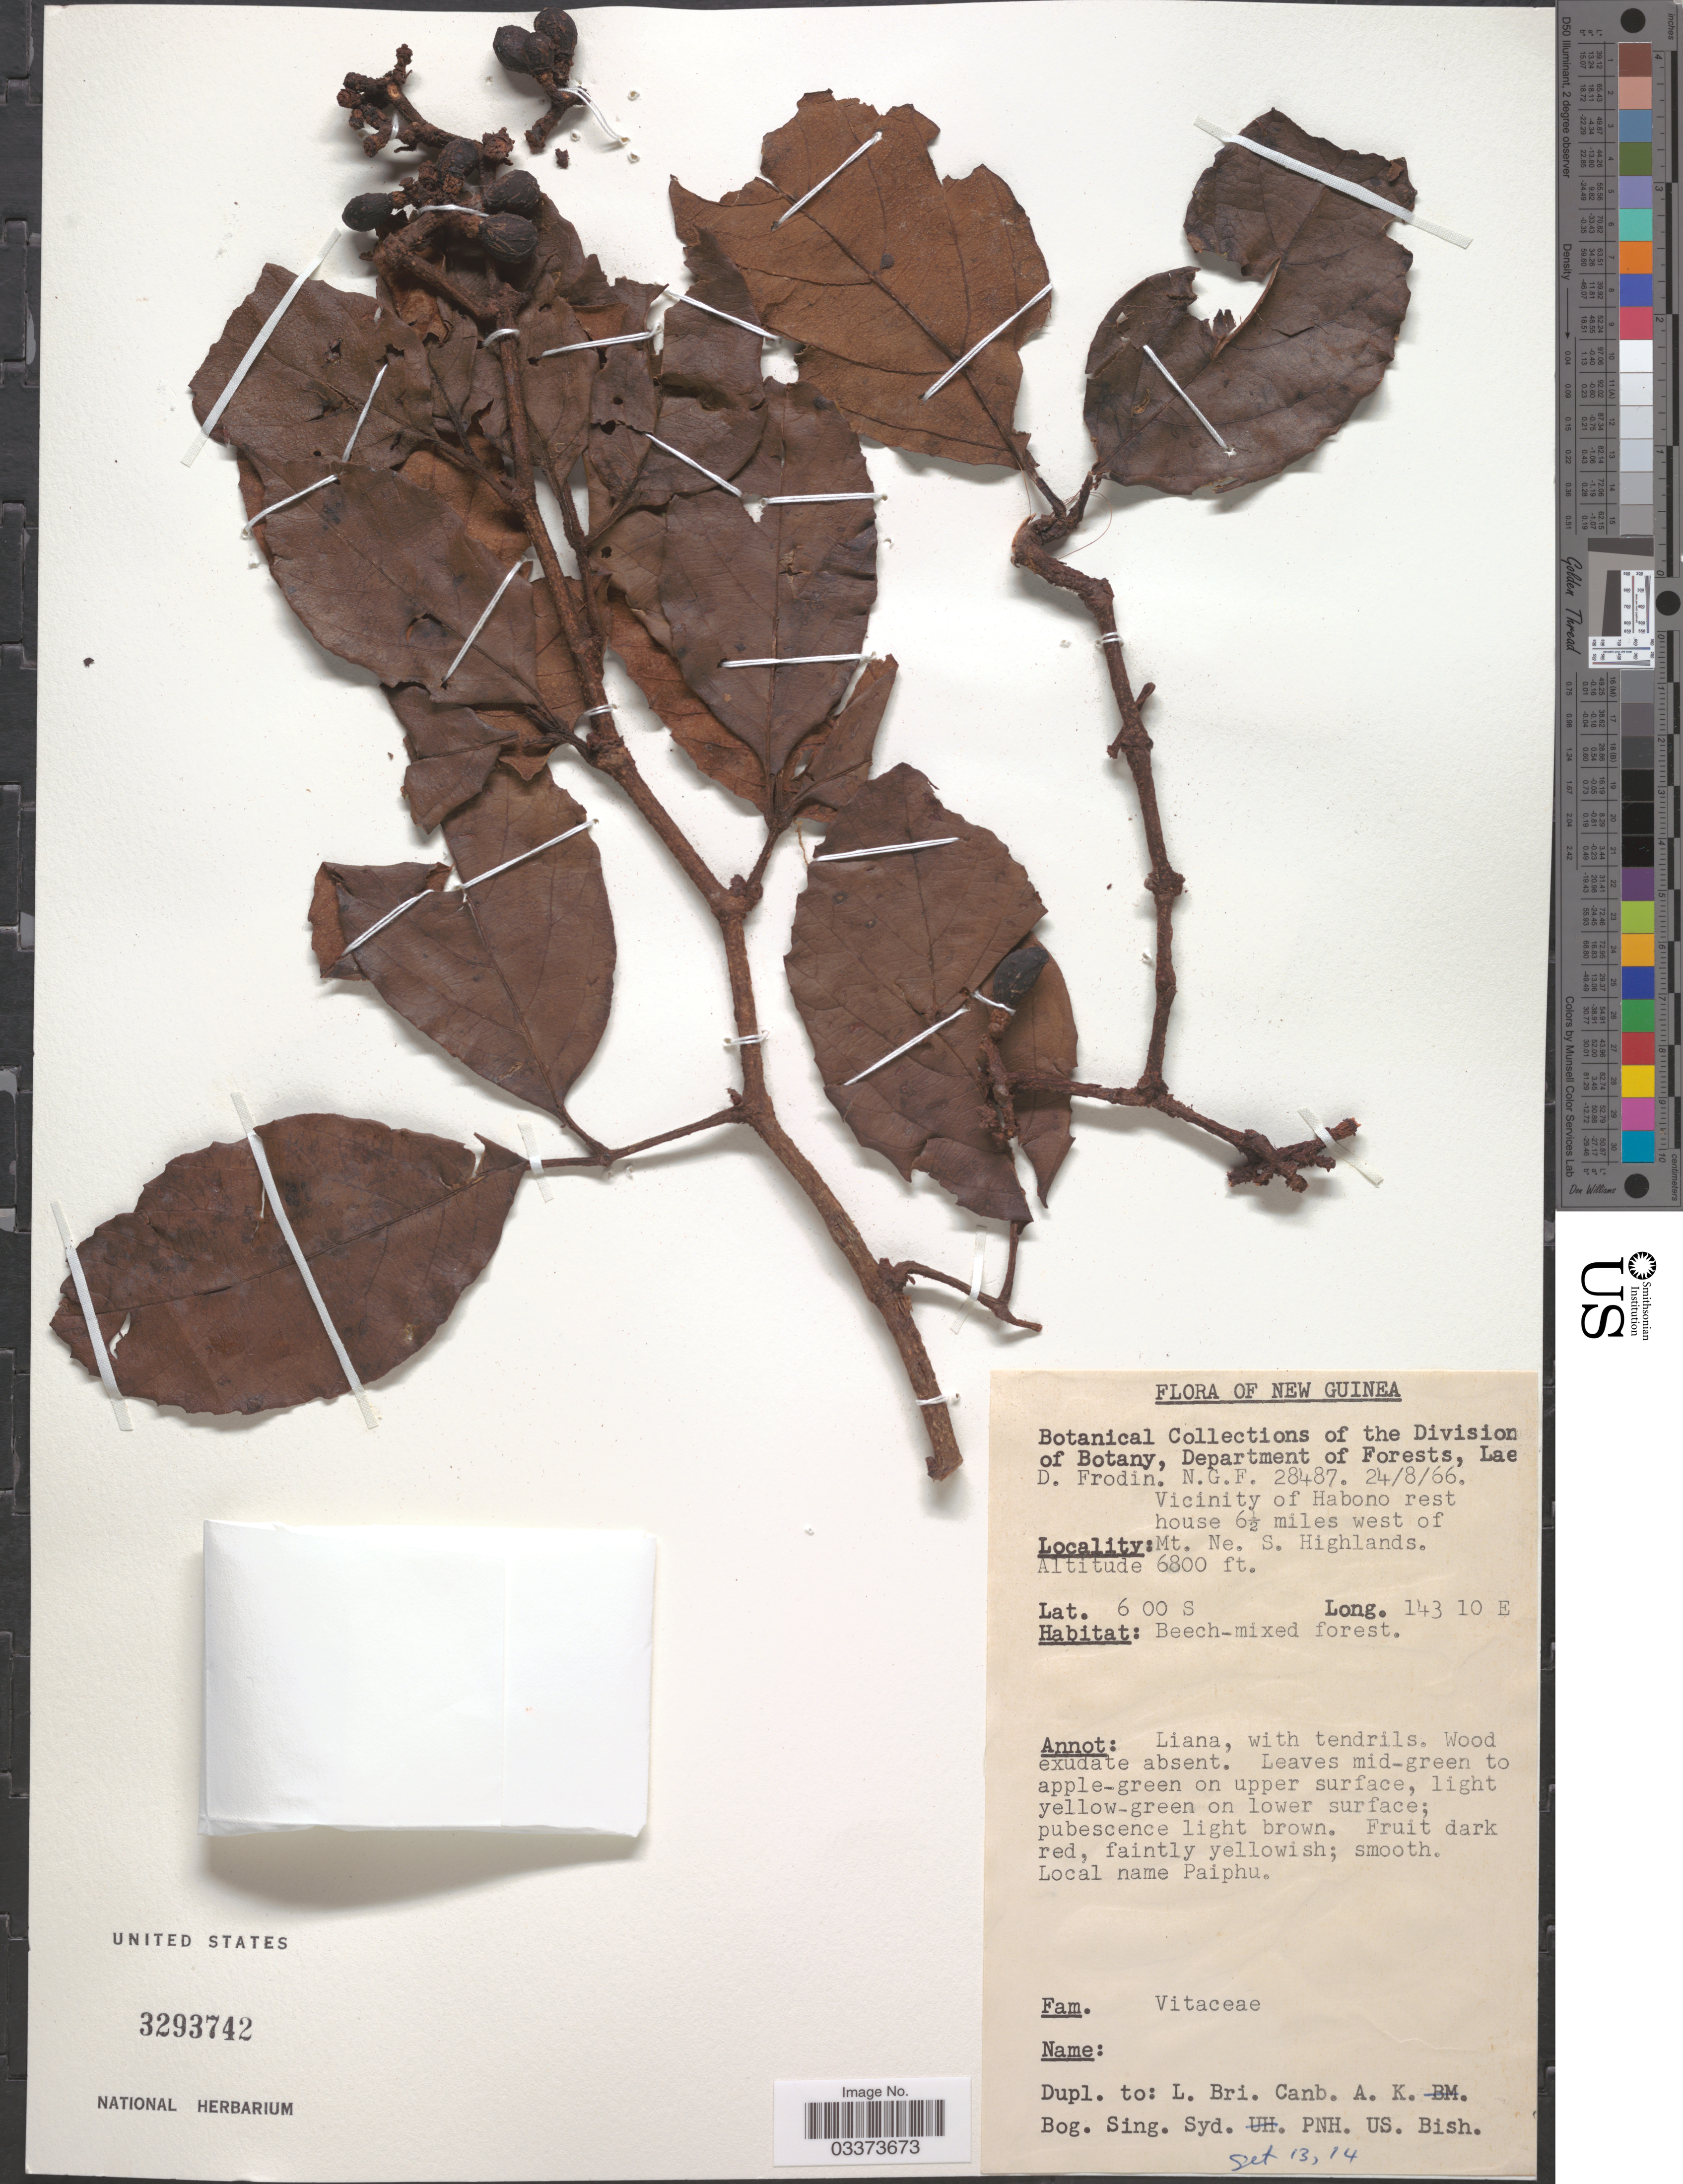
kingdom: Plantae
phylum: Tracheophyta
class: Magnoliopsida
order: Vitales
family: Vitaceae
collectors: D. G. Frodin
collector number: N.G.F. 28487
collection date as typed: Transcribed d/m/y: 24/8/66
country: Papua New Guinea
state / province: Southern Highlands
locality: New Guinea. Vicinity of Habono rest house 6½ miles west of Mt. Ne. S. Highlands.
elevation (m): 2073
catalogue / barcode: US 3293742